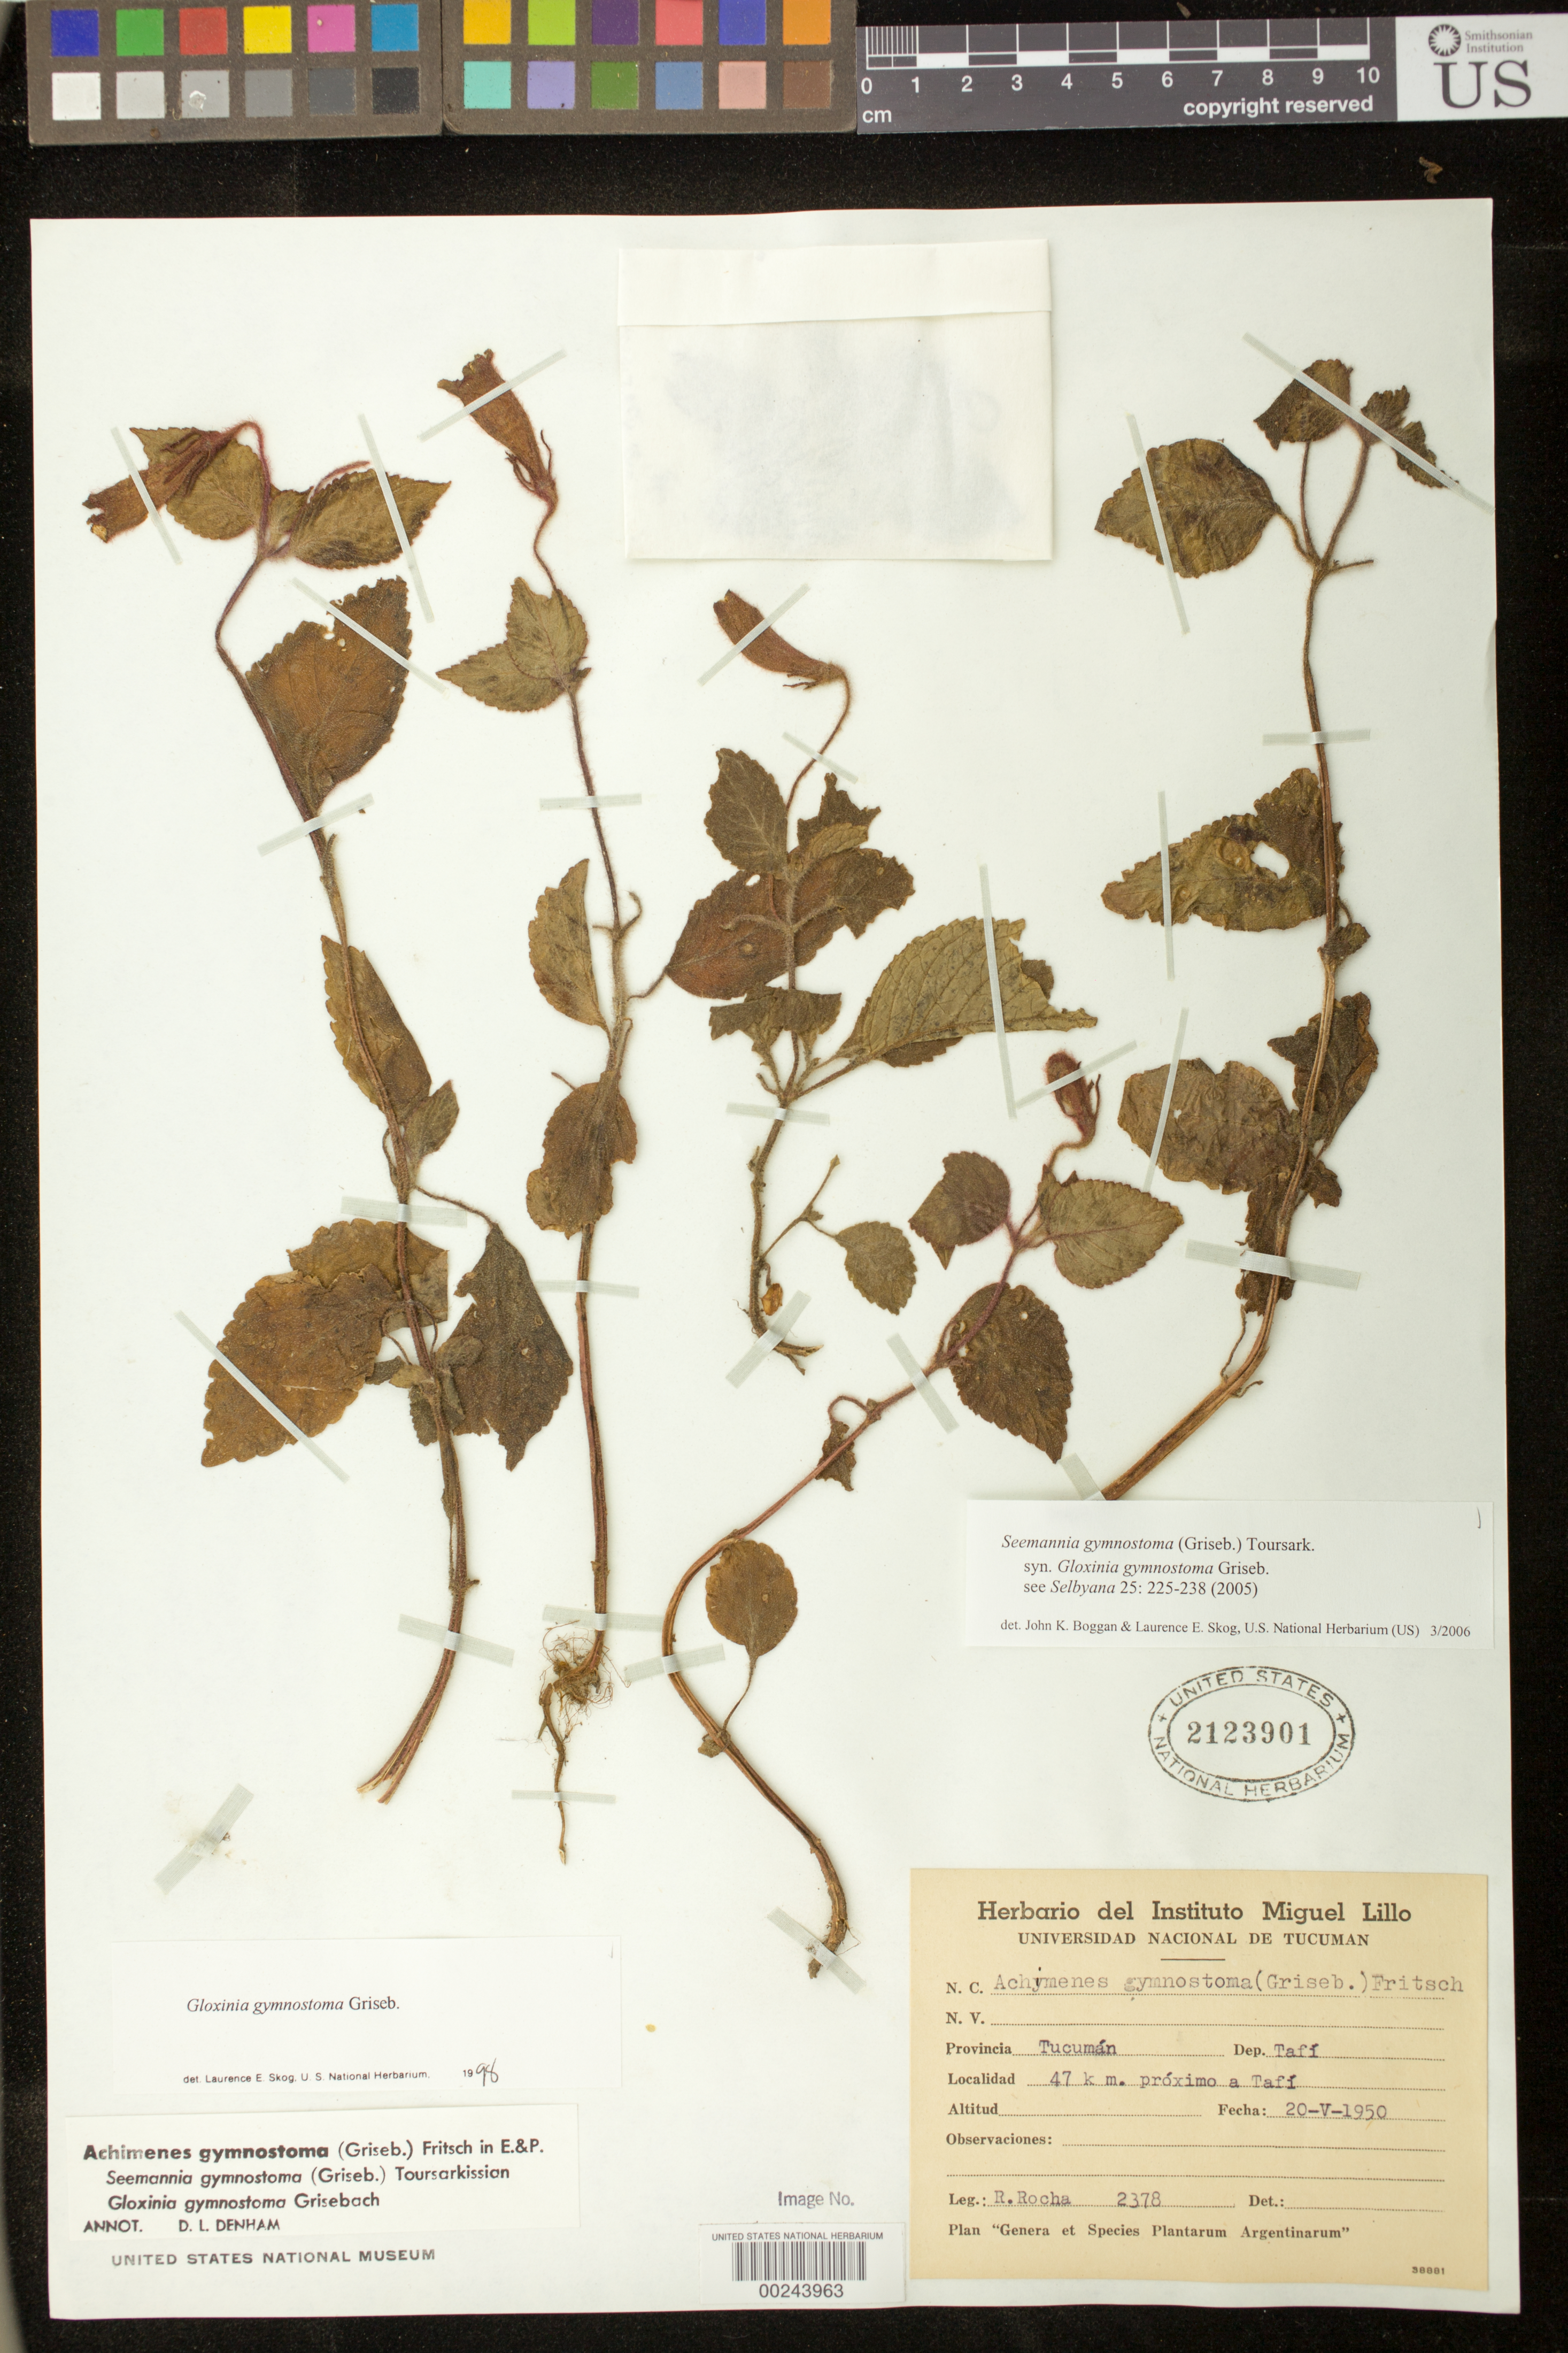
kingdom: Plantae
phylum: Tracheophyta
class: Magnoliopsida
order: Lamiales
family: Gesneriaceae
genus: Seemannia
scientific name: Seemannia gymnostoma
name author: (Griseb.) Toursark.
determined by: Boggan, J. K.; Skog, L. E.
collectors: R. Rocha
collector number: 2378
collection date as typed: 20 May 1950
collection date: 1950-05-20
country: Argentina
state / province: Tucumán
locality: Dept. Tafi, 47 km próximo a Tafi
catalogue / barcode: US 2123901